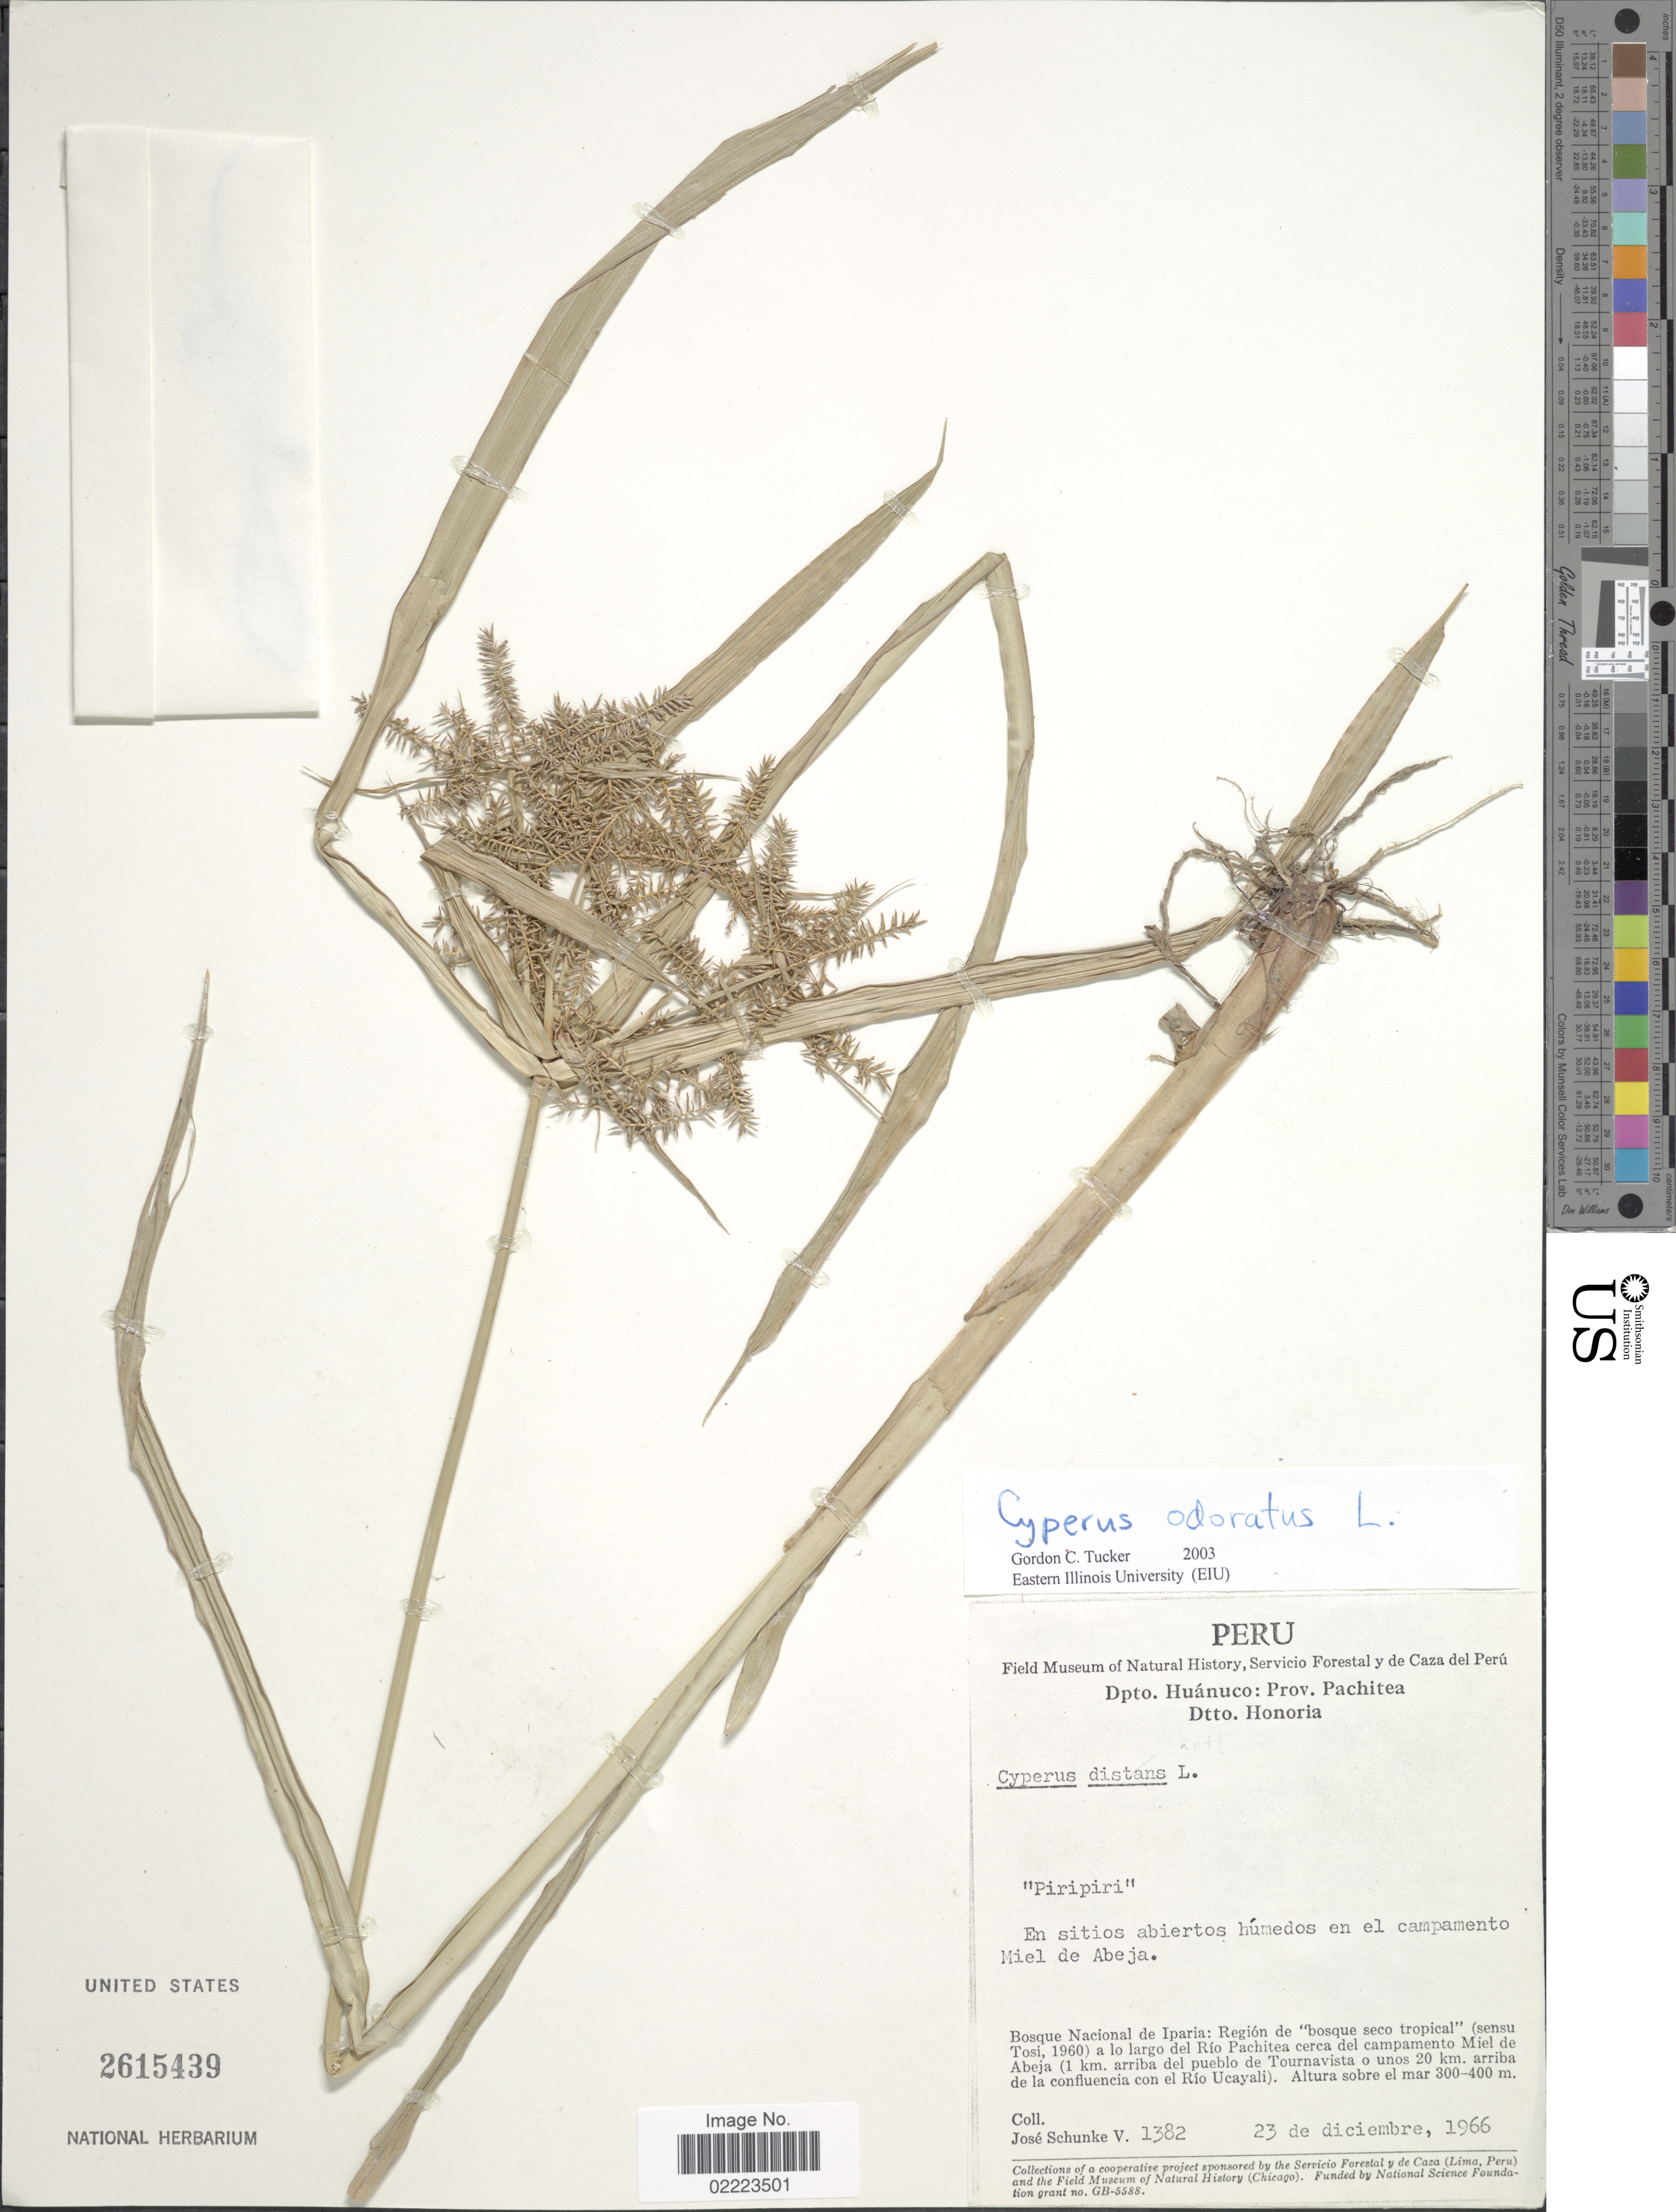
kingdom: Plantae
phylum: Tracheophyta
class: Liliopsida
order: Poales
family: Cyperaceae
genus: Cyperus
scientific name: Cyperus odoratus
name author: L.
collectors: J. Schunke Vigo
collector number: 1382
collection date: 1966-12-23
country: Peru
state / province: Huánuco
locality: Dpto. Huanuco: Prov. Pachitea. Dtto. Honoria. En sitios abiertos humedos en el campamento Miel de Abeja. Bosque Nacion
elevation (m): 300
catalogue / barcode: US 2615439